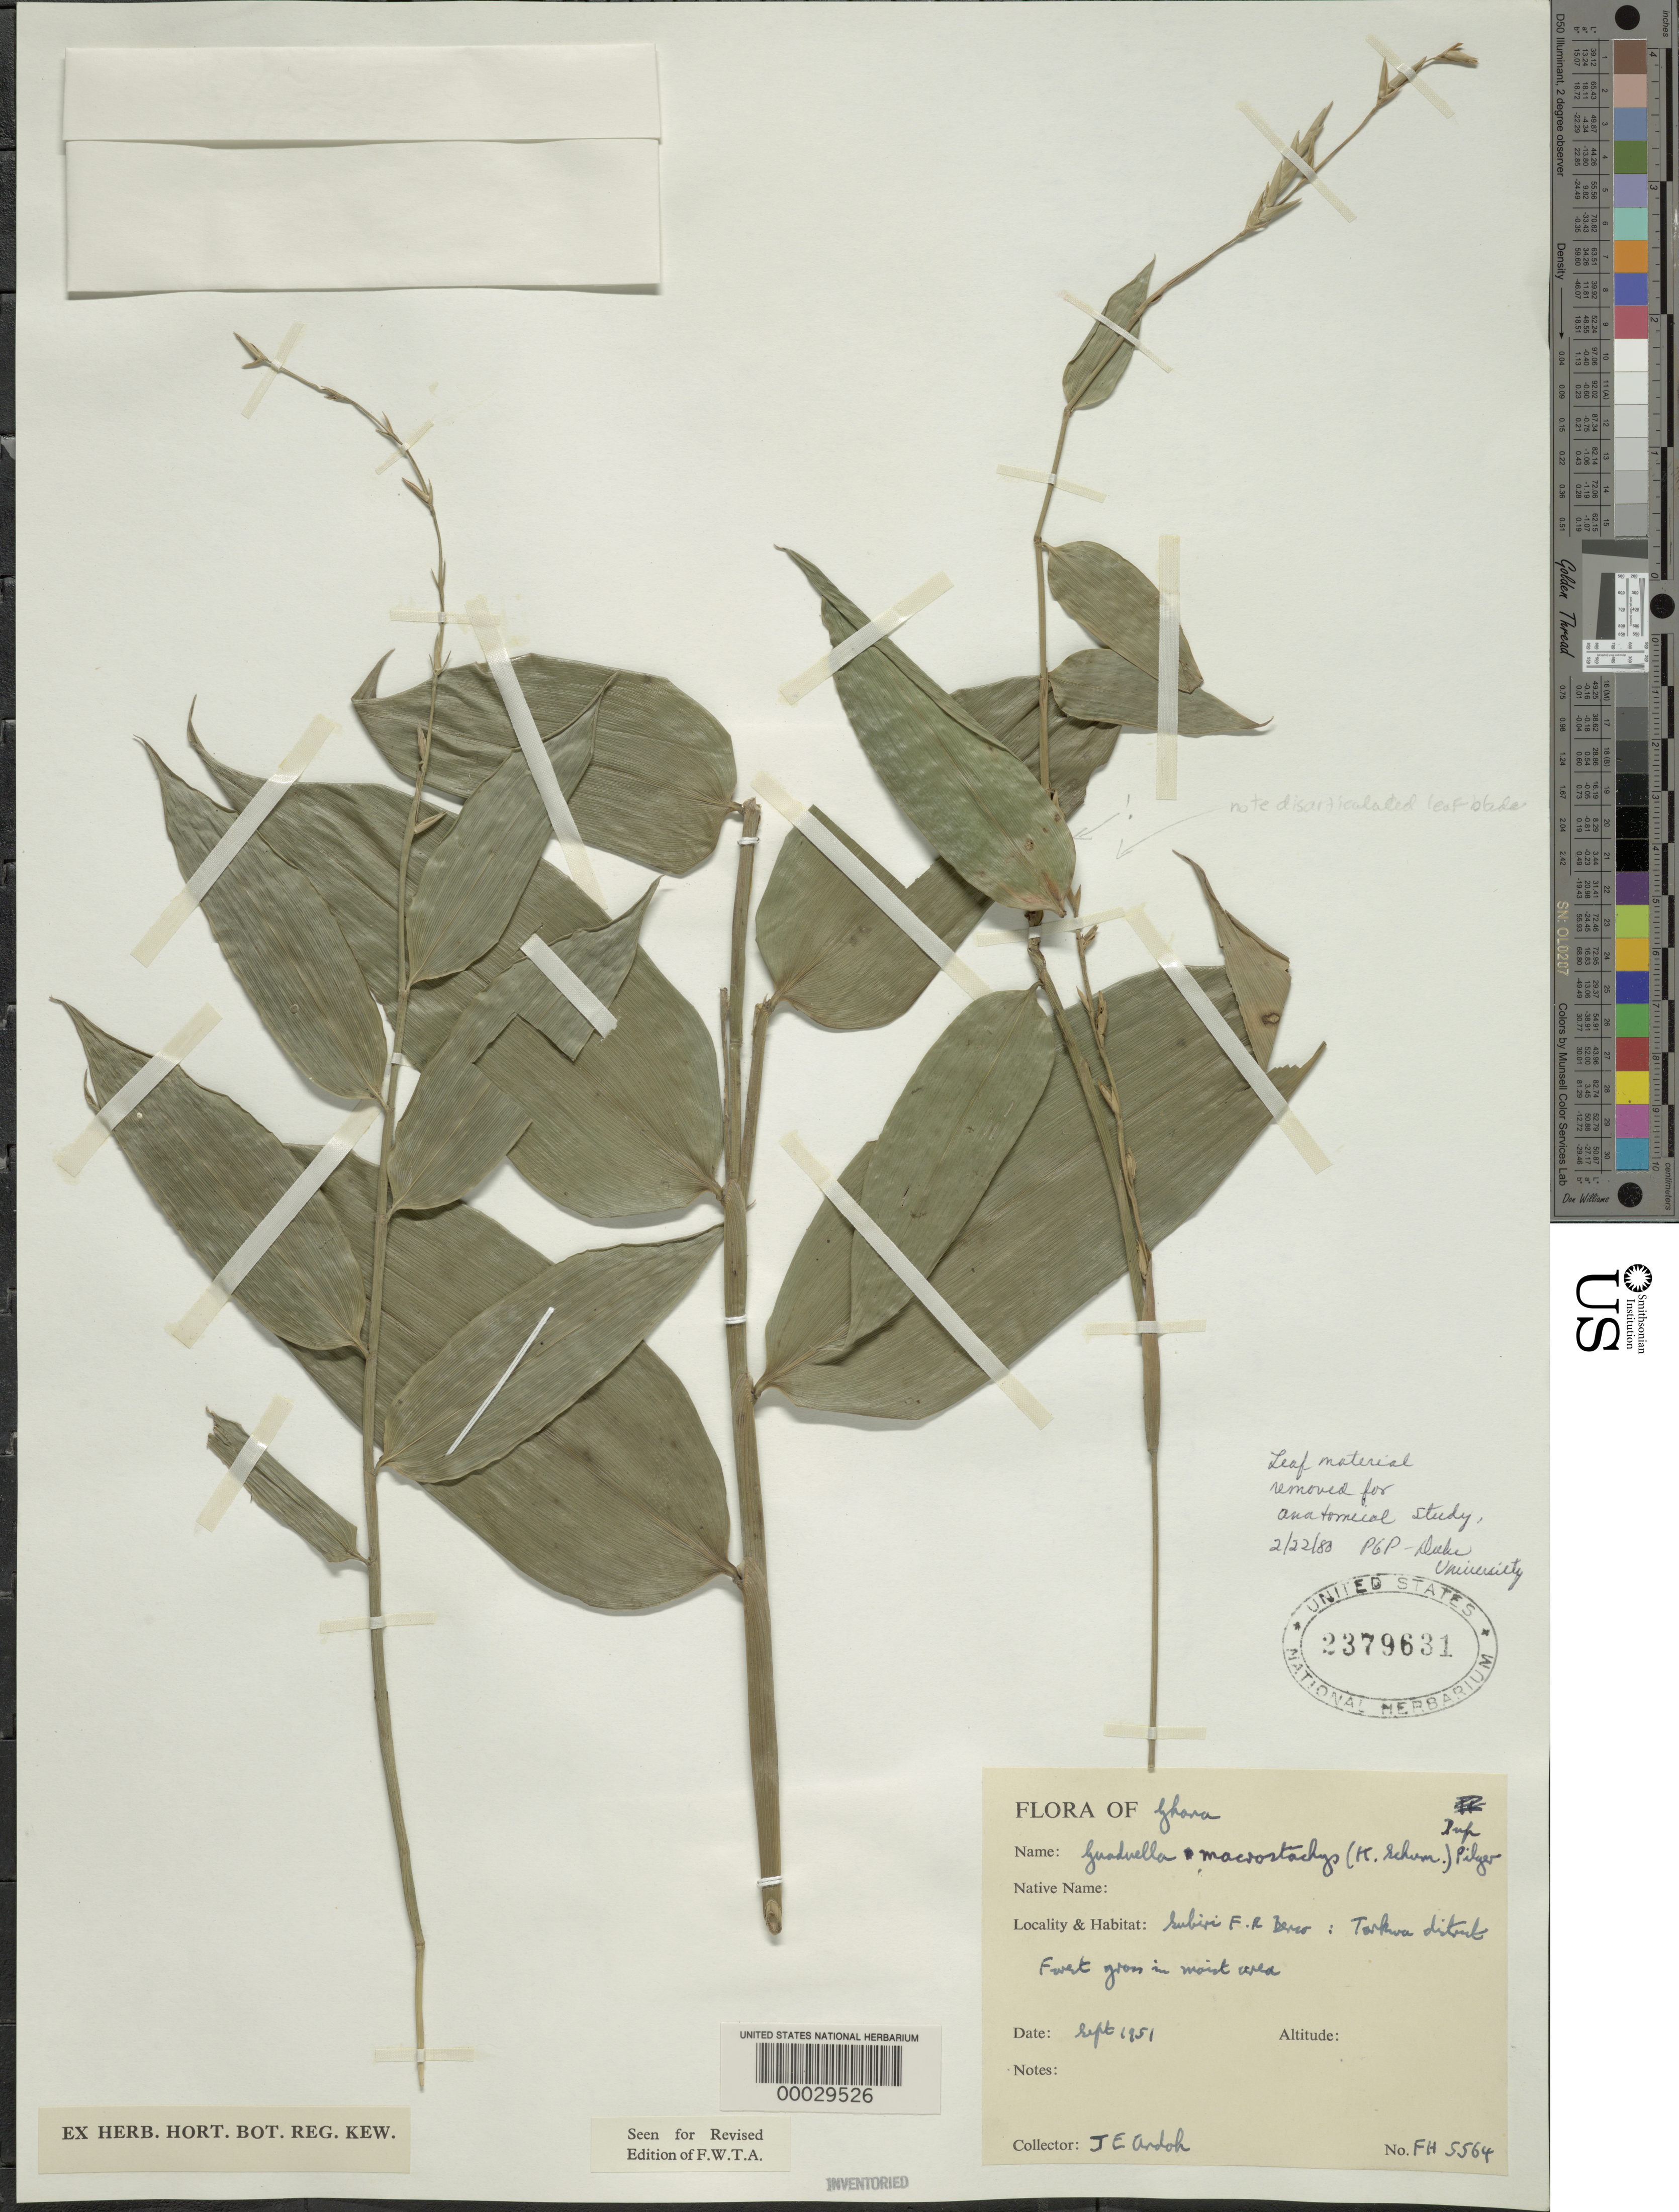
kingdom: Plantae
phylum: Tracheophyta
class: Liliopsida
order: Poales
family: Poaceae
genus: Guaduella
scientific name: Guaduella macrostachys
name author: (K. Schum.) Pilg.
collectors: J. Andoh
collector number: Fh5564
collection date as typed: Sep 1951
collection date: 1951-09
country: Ghana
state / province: Western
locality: Tarkwa district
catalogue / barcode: US 2379631